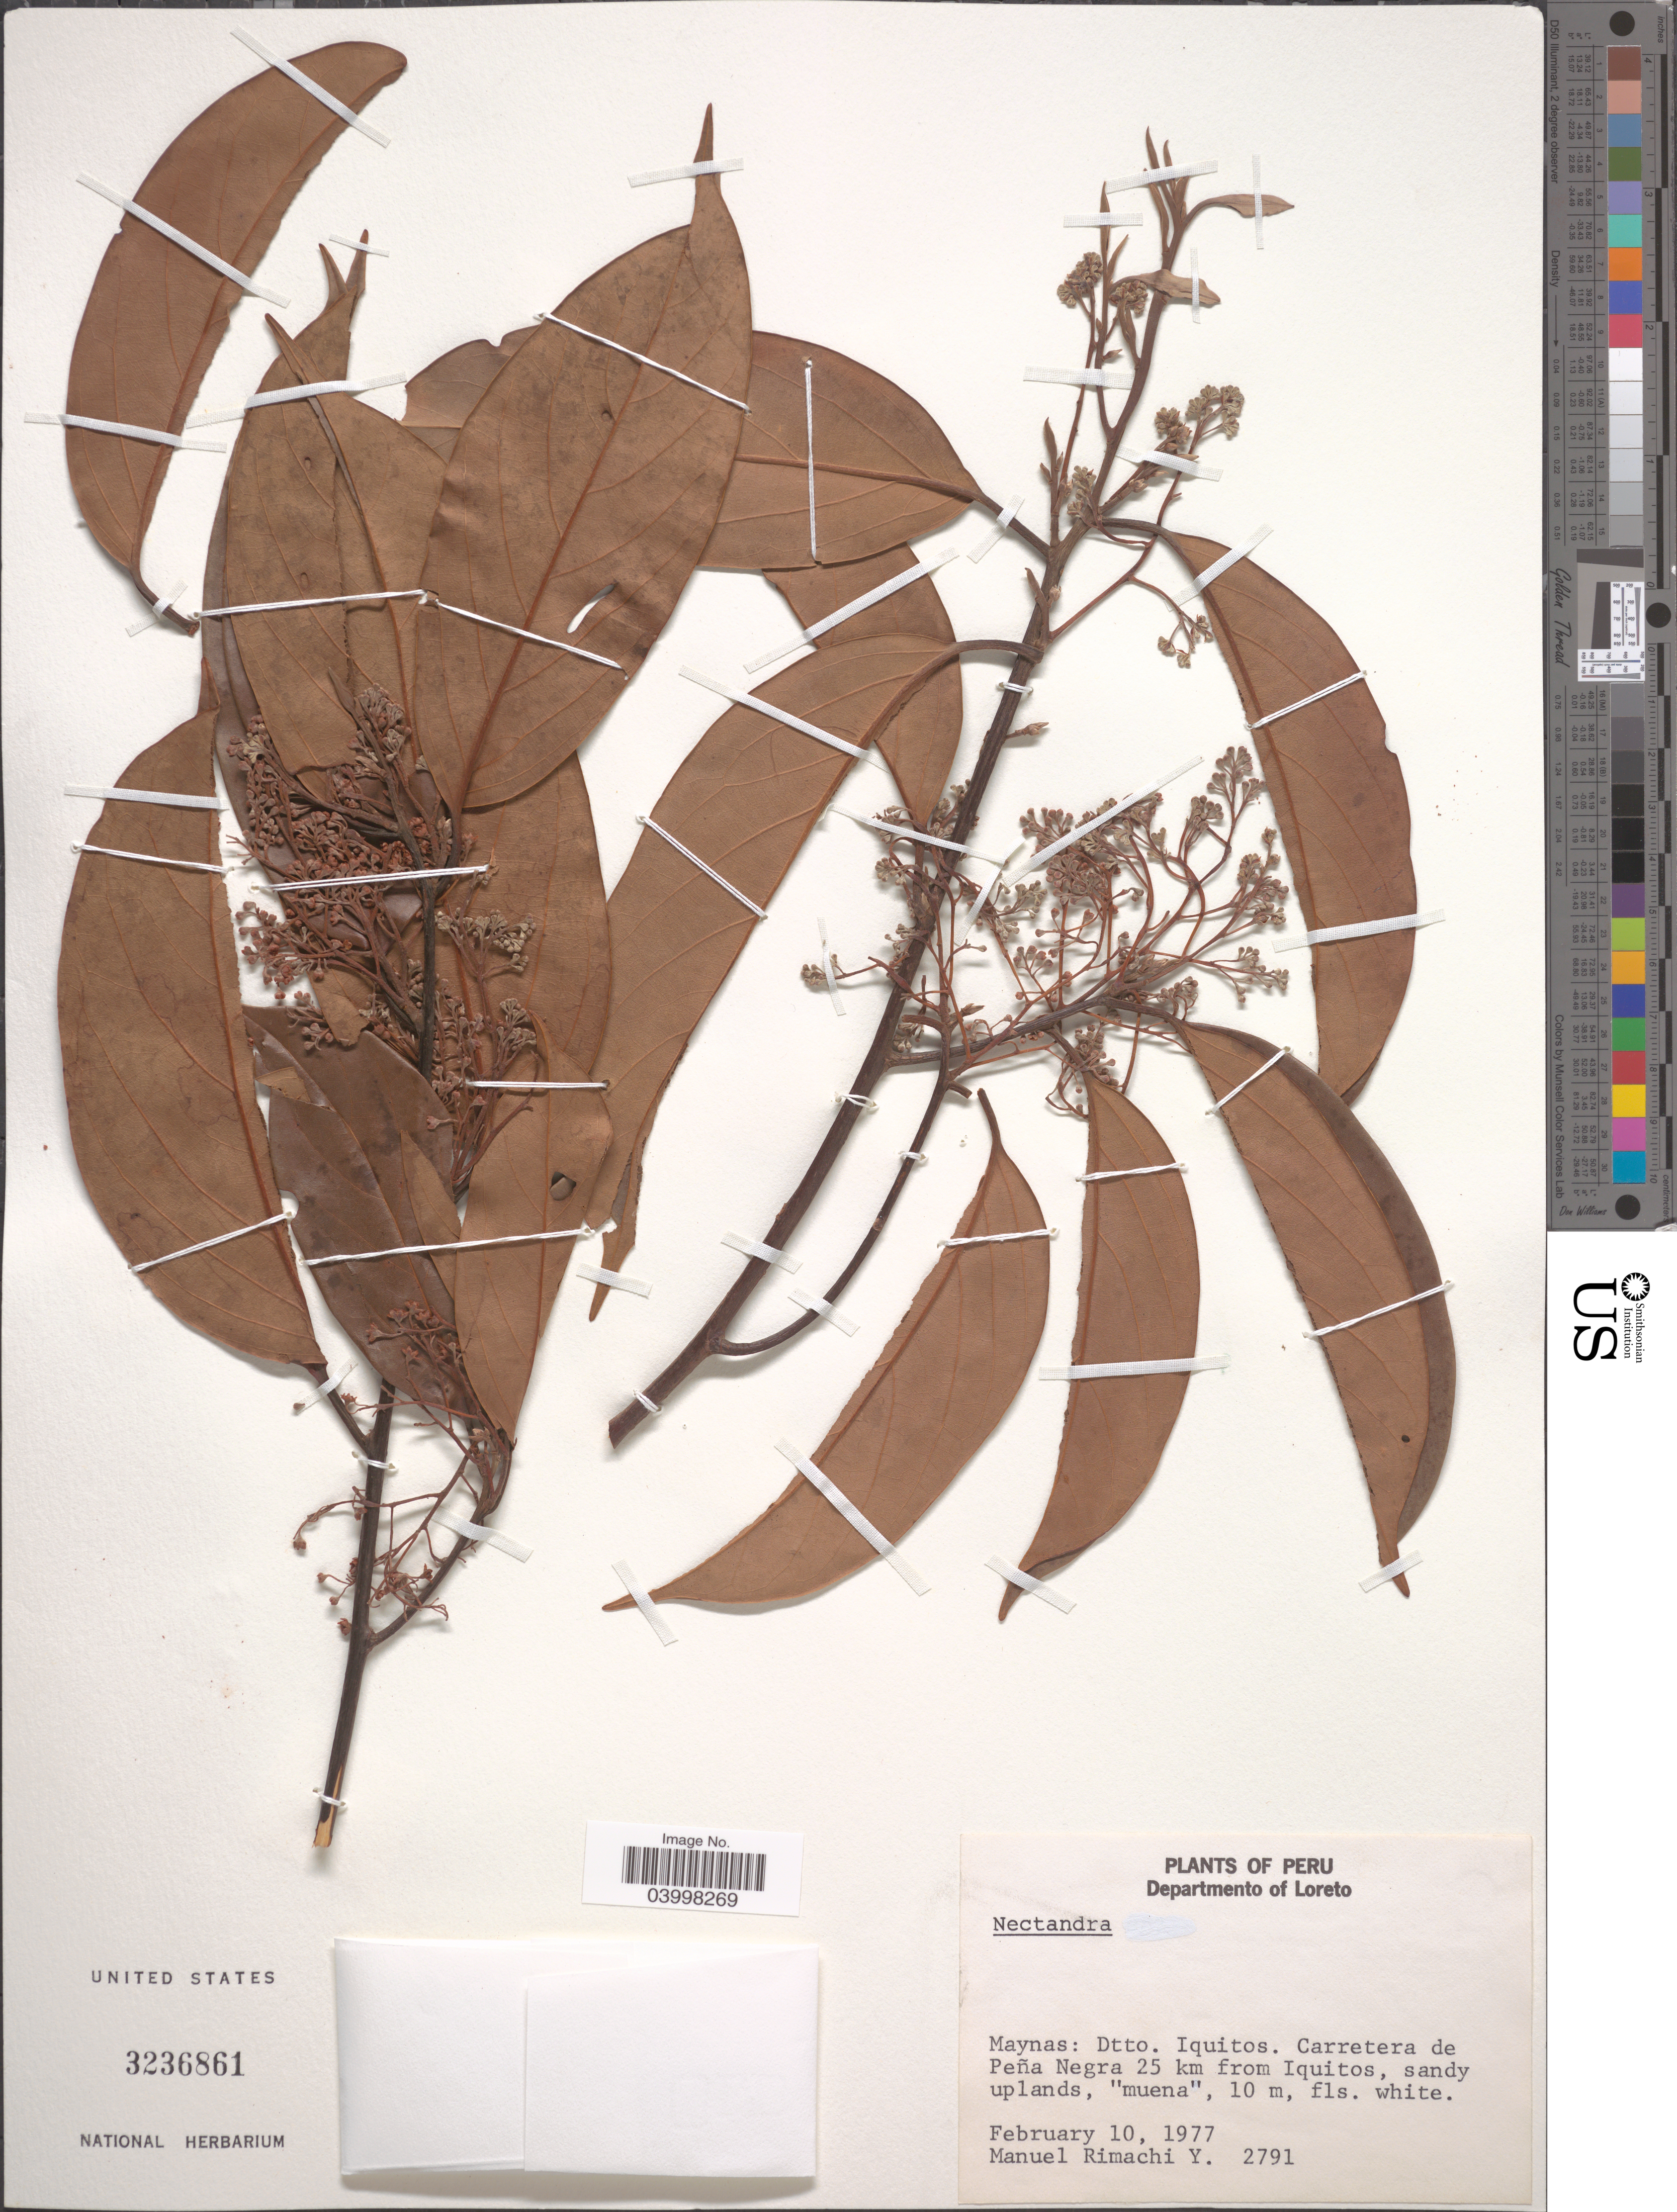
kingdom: Plantae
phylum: Tracheophyta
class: Magnoliopsida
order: Laurales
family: Lauraceae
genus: Nectandra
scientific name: Nectandra sp.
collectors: M. Rimachi Y.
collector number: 2791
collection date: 1977-02-10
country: Peru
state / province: Loreto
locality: Departmento of Loreto. Maynas: Dtto. Iquitos. Carretera de Peña Negra 25 km from Iquitos.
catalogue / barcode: US 3236861